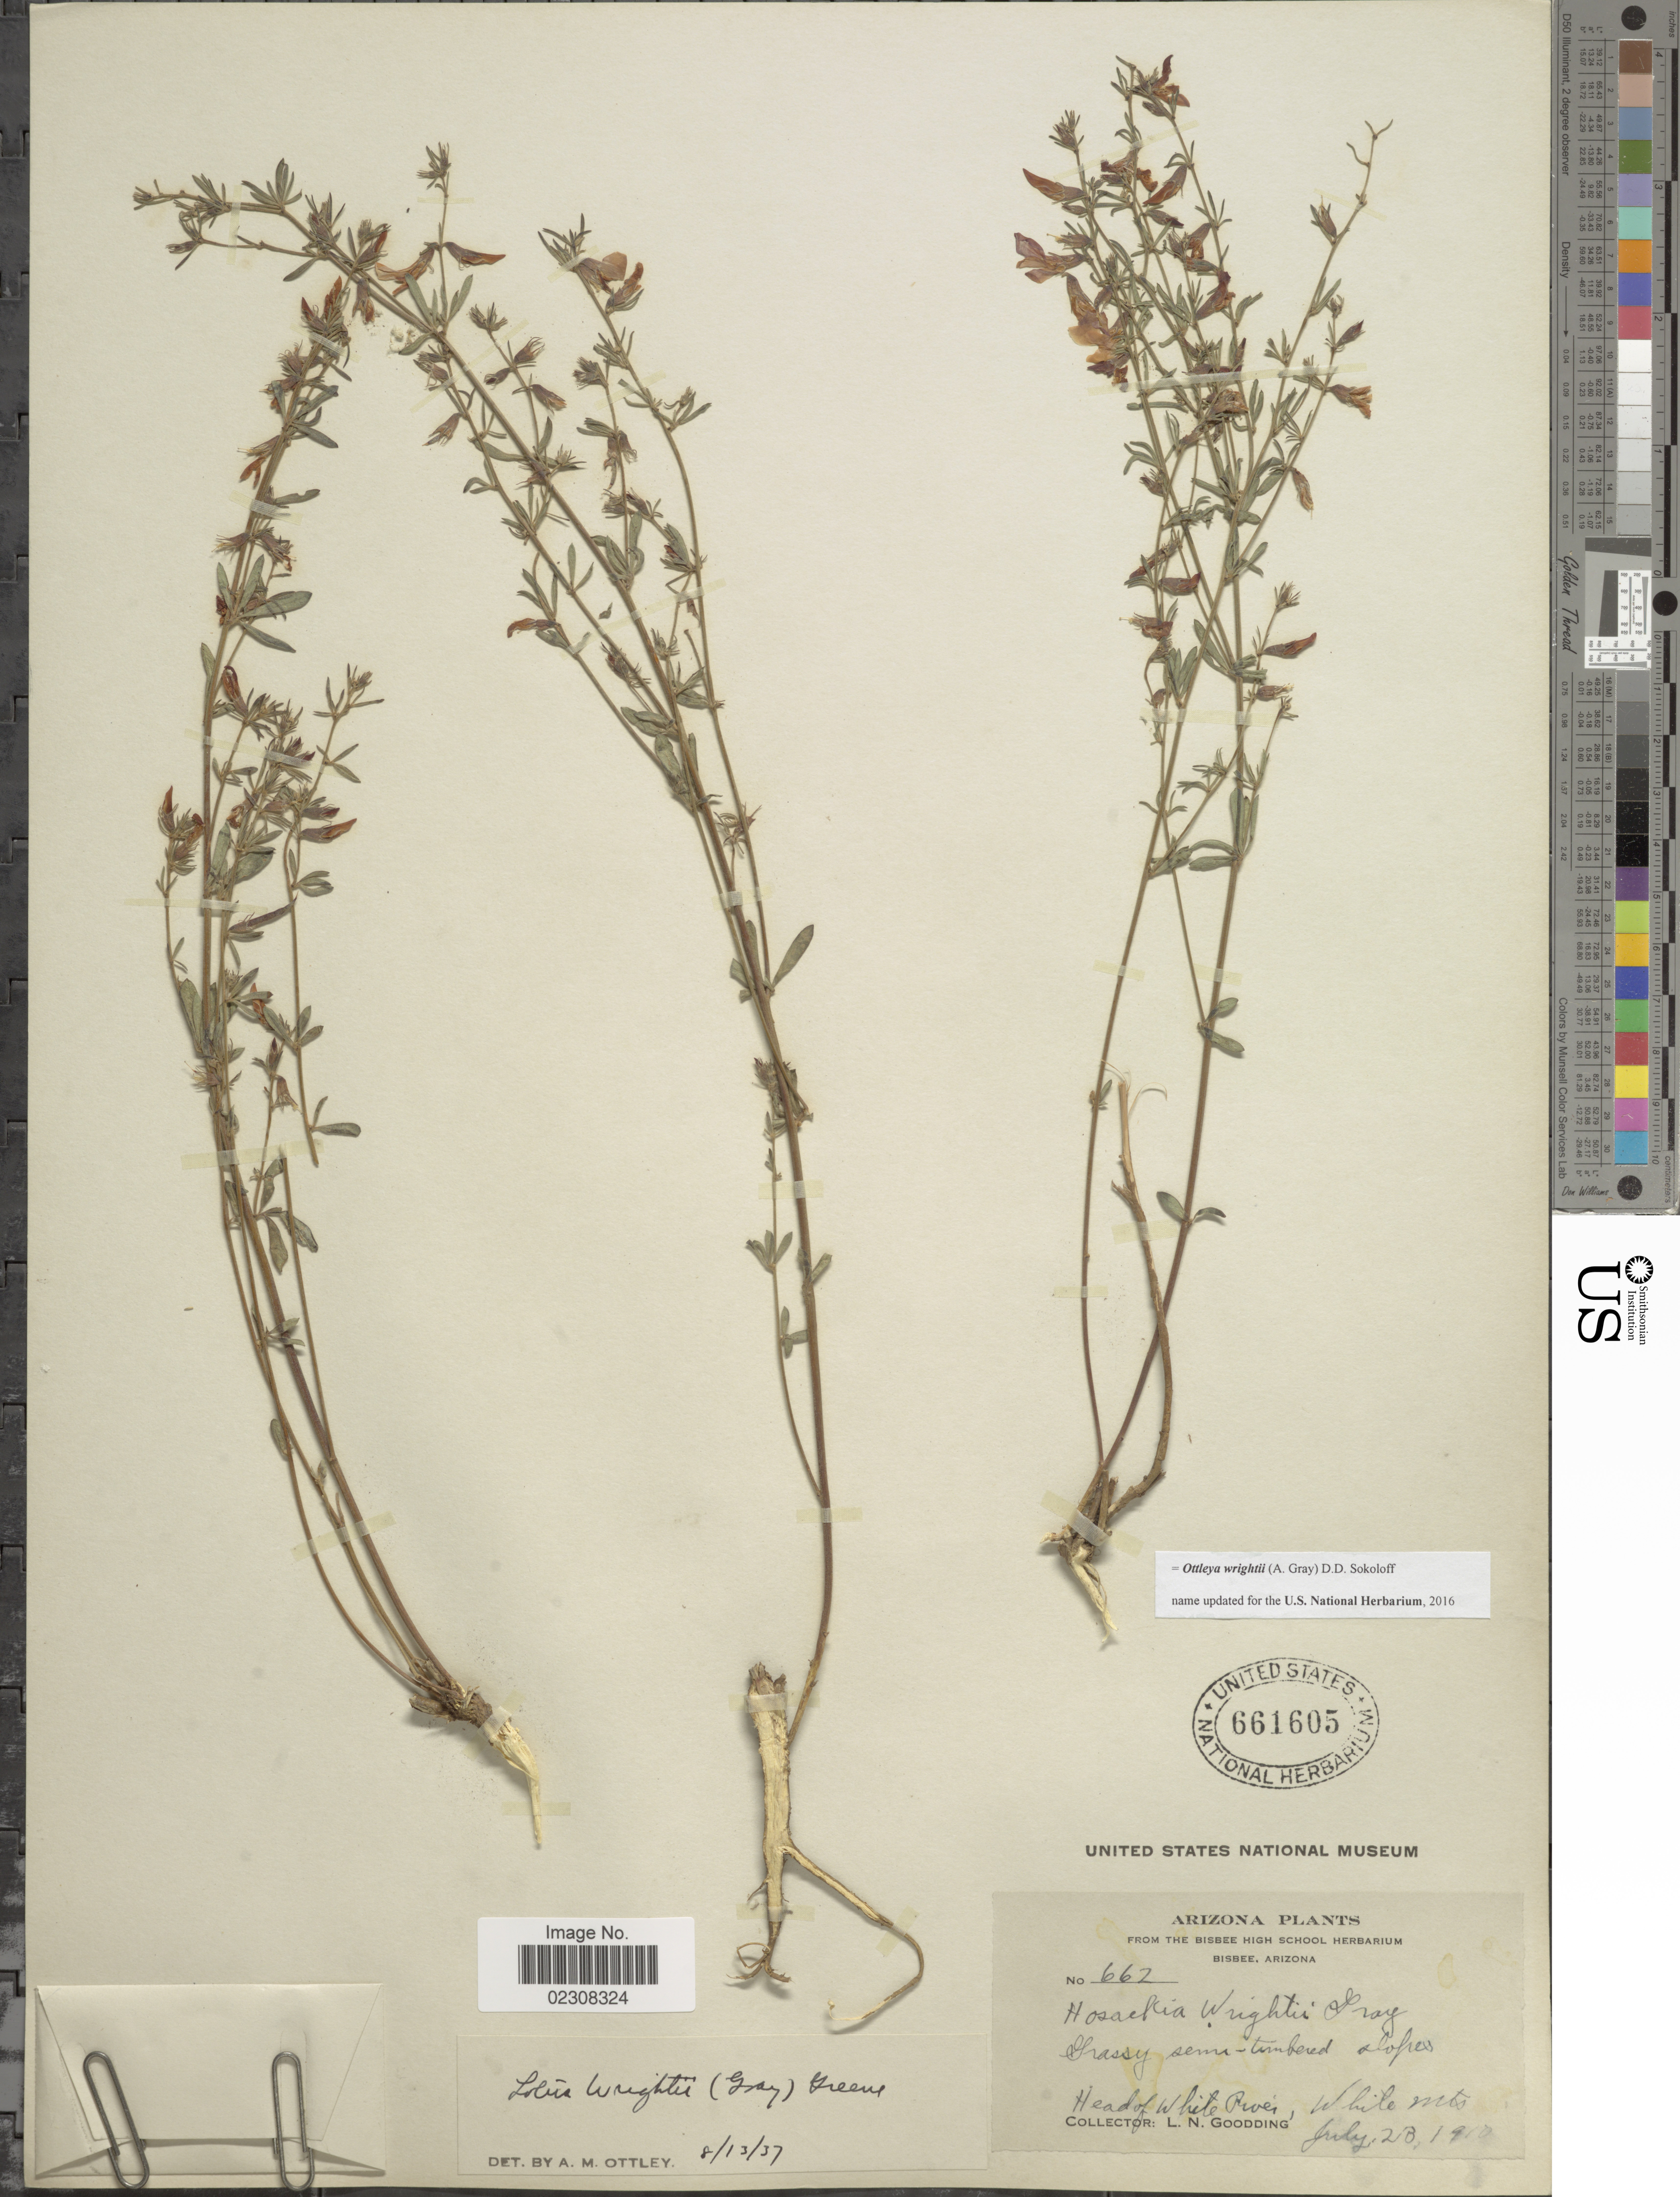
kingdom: Plantae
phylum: Tracheophyta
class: Magnoliopsida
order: Fabales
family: Fabaceae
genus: Ottleya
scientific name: Ottleya wrightii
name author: (A. Gray) D.D. Sokoloff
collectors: L. N. Goodding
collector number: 662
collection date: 1910-07-23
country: United States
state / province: Arizona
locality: Grassy semi-timbered slopes, Head of White River, White Mts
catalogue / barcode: US 661605